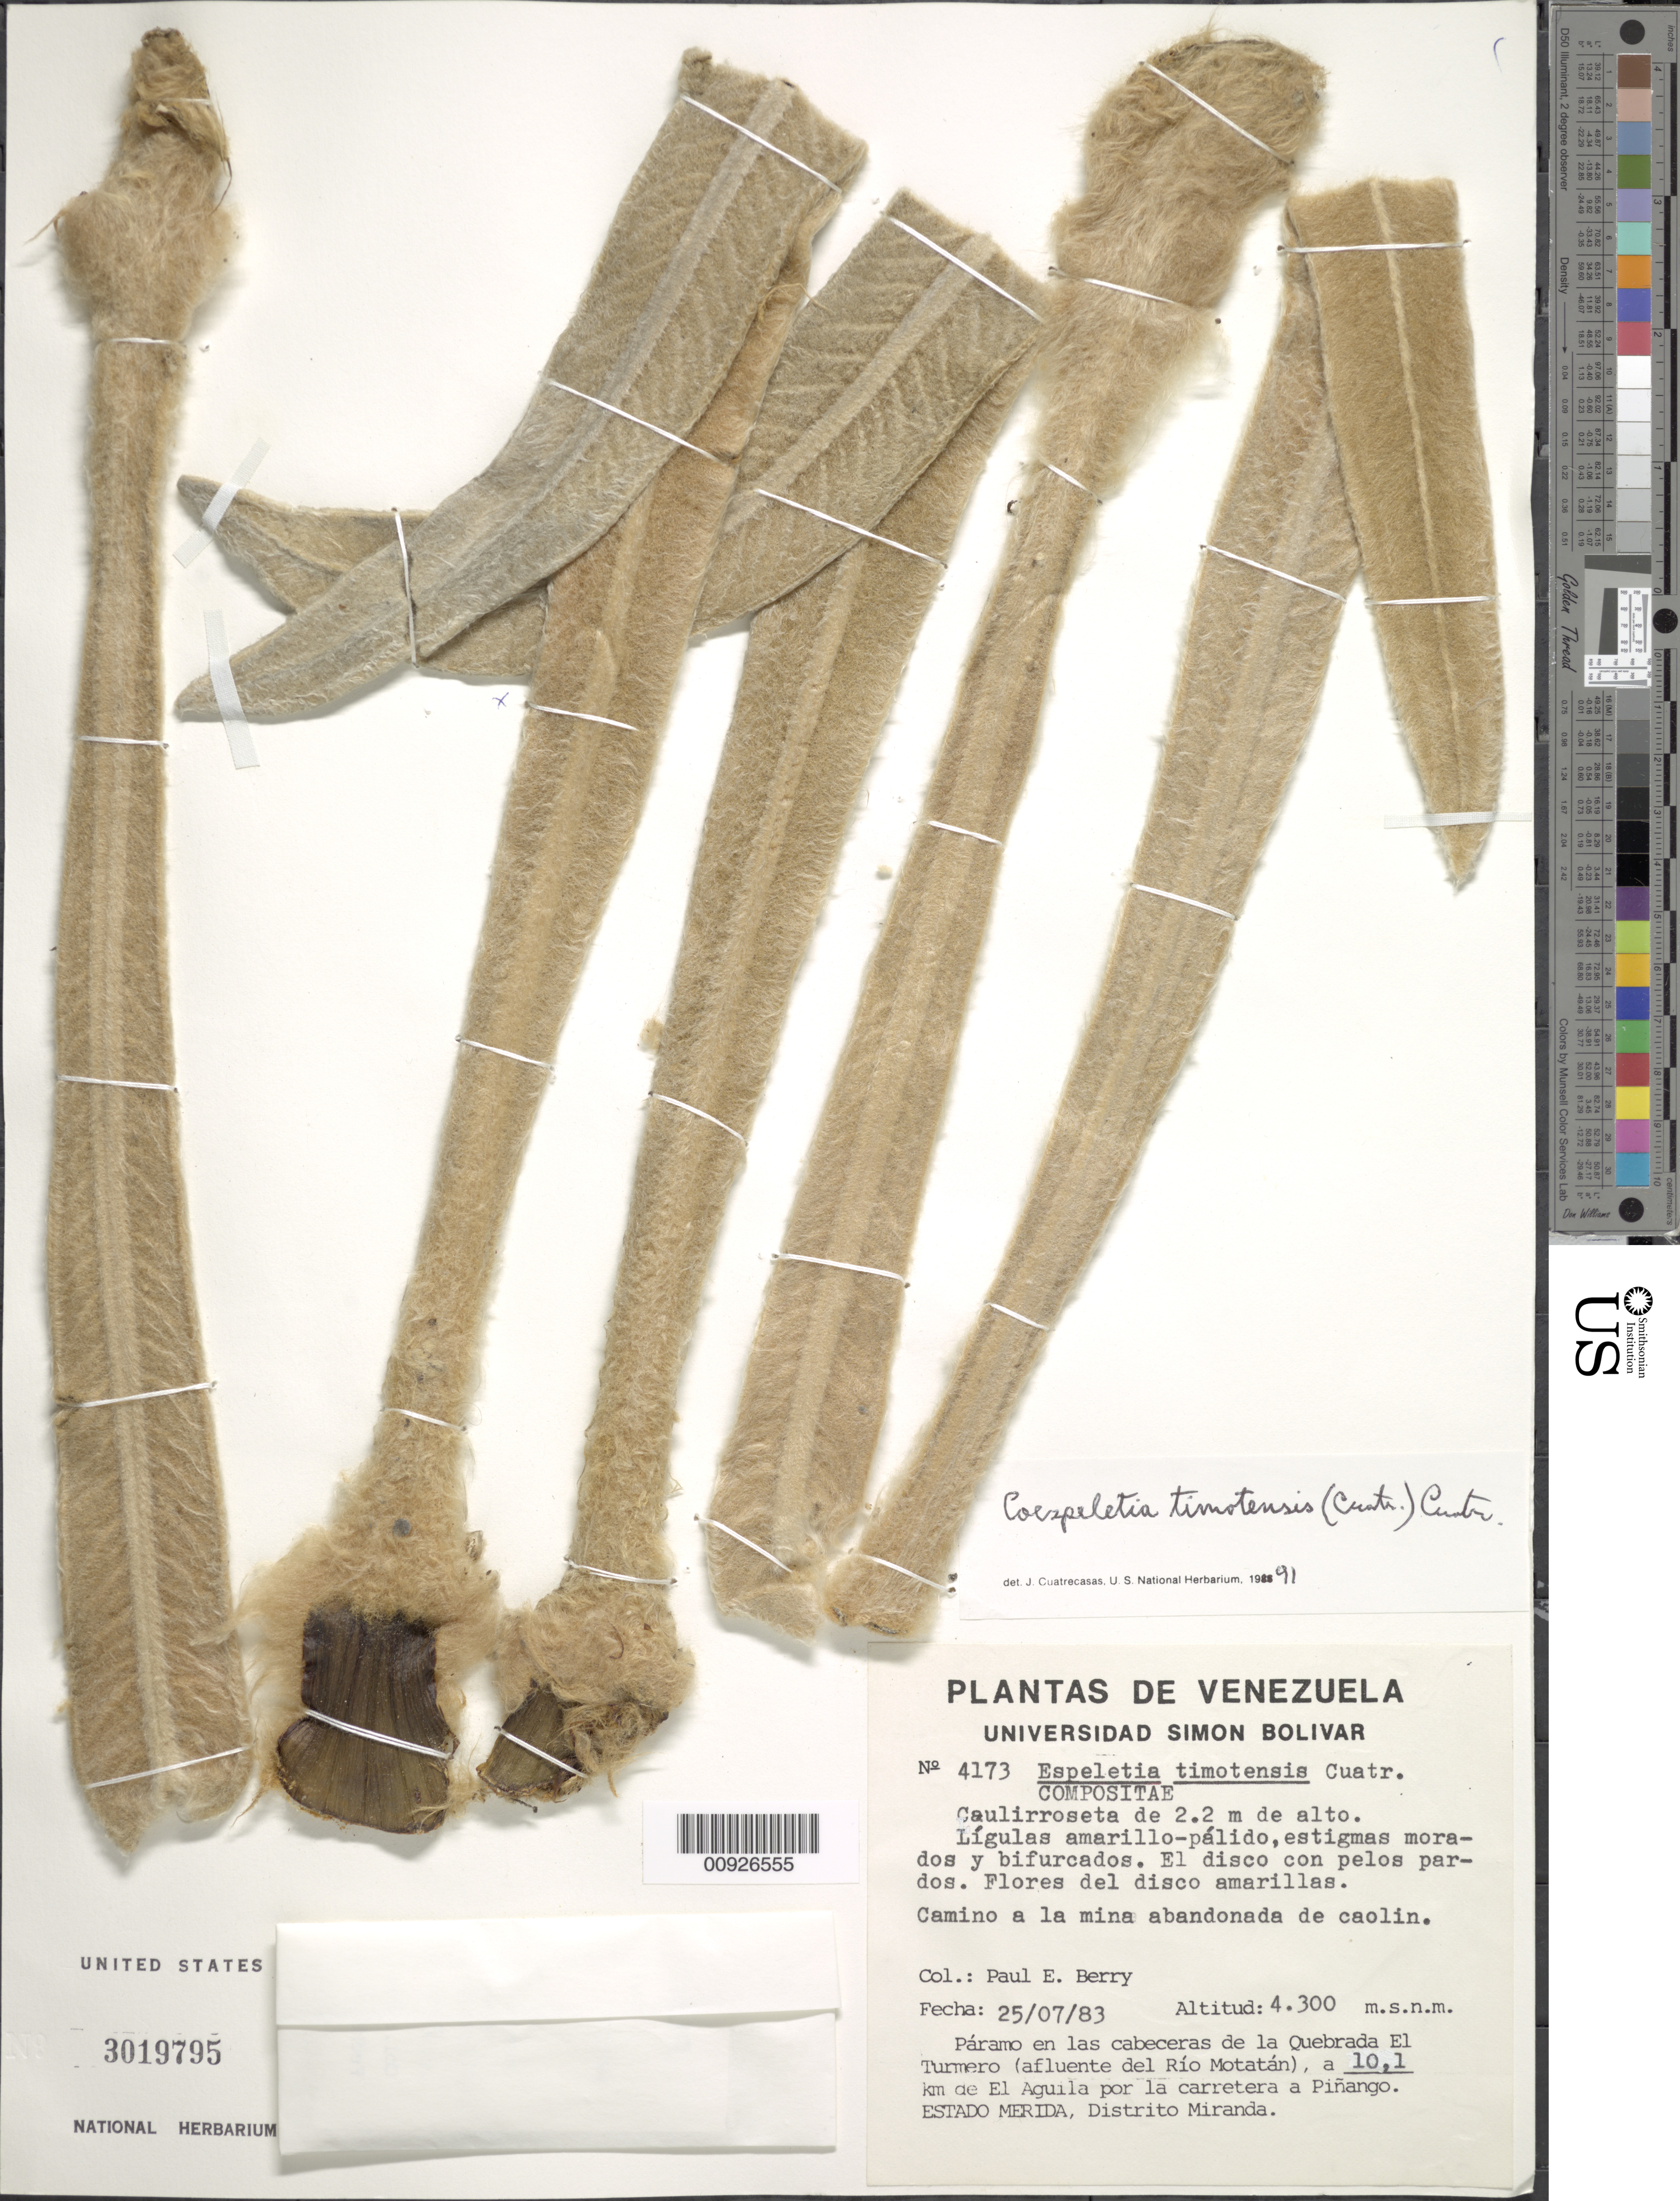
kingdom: Plantae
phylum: Tracheophyta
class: Magnoliopsida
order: Asterales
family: Asteraceae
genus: Coespeletia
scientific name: Coespeletia timotensis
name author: (Cuatrec.) Cuatrec.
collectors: P. E. Berry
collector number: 4173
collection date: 1983-07-25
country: Venezuela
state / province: Mérida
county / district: Miranda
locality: Páramo en las cabeceras de la Quebrada El Turmero (afluente del Río Motatán), a 10.1 km de El Águila por la carretera a Piñango. Camino a la mina abandonada de caolín. Cerca de la frontera entre Mérida y Bolivar.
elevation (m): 4300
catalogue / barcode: US 3019795